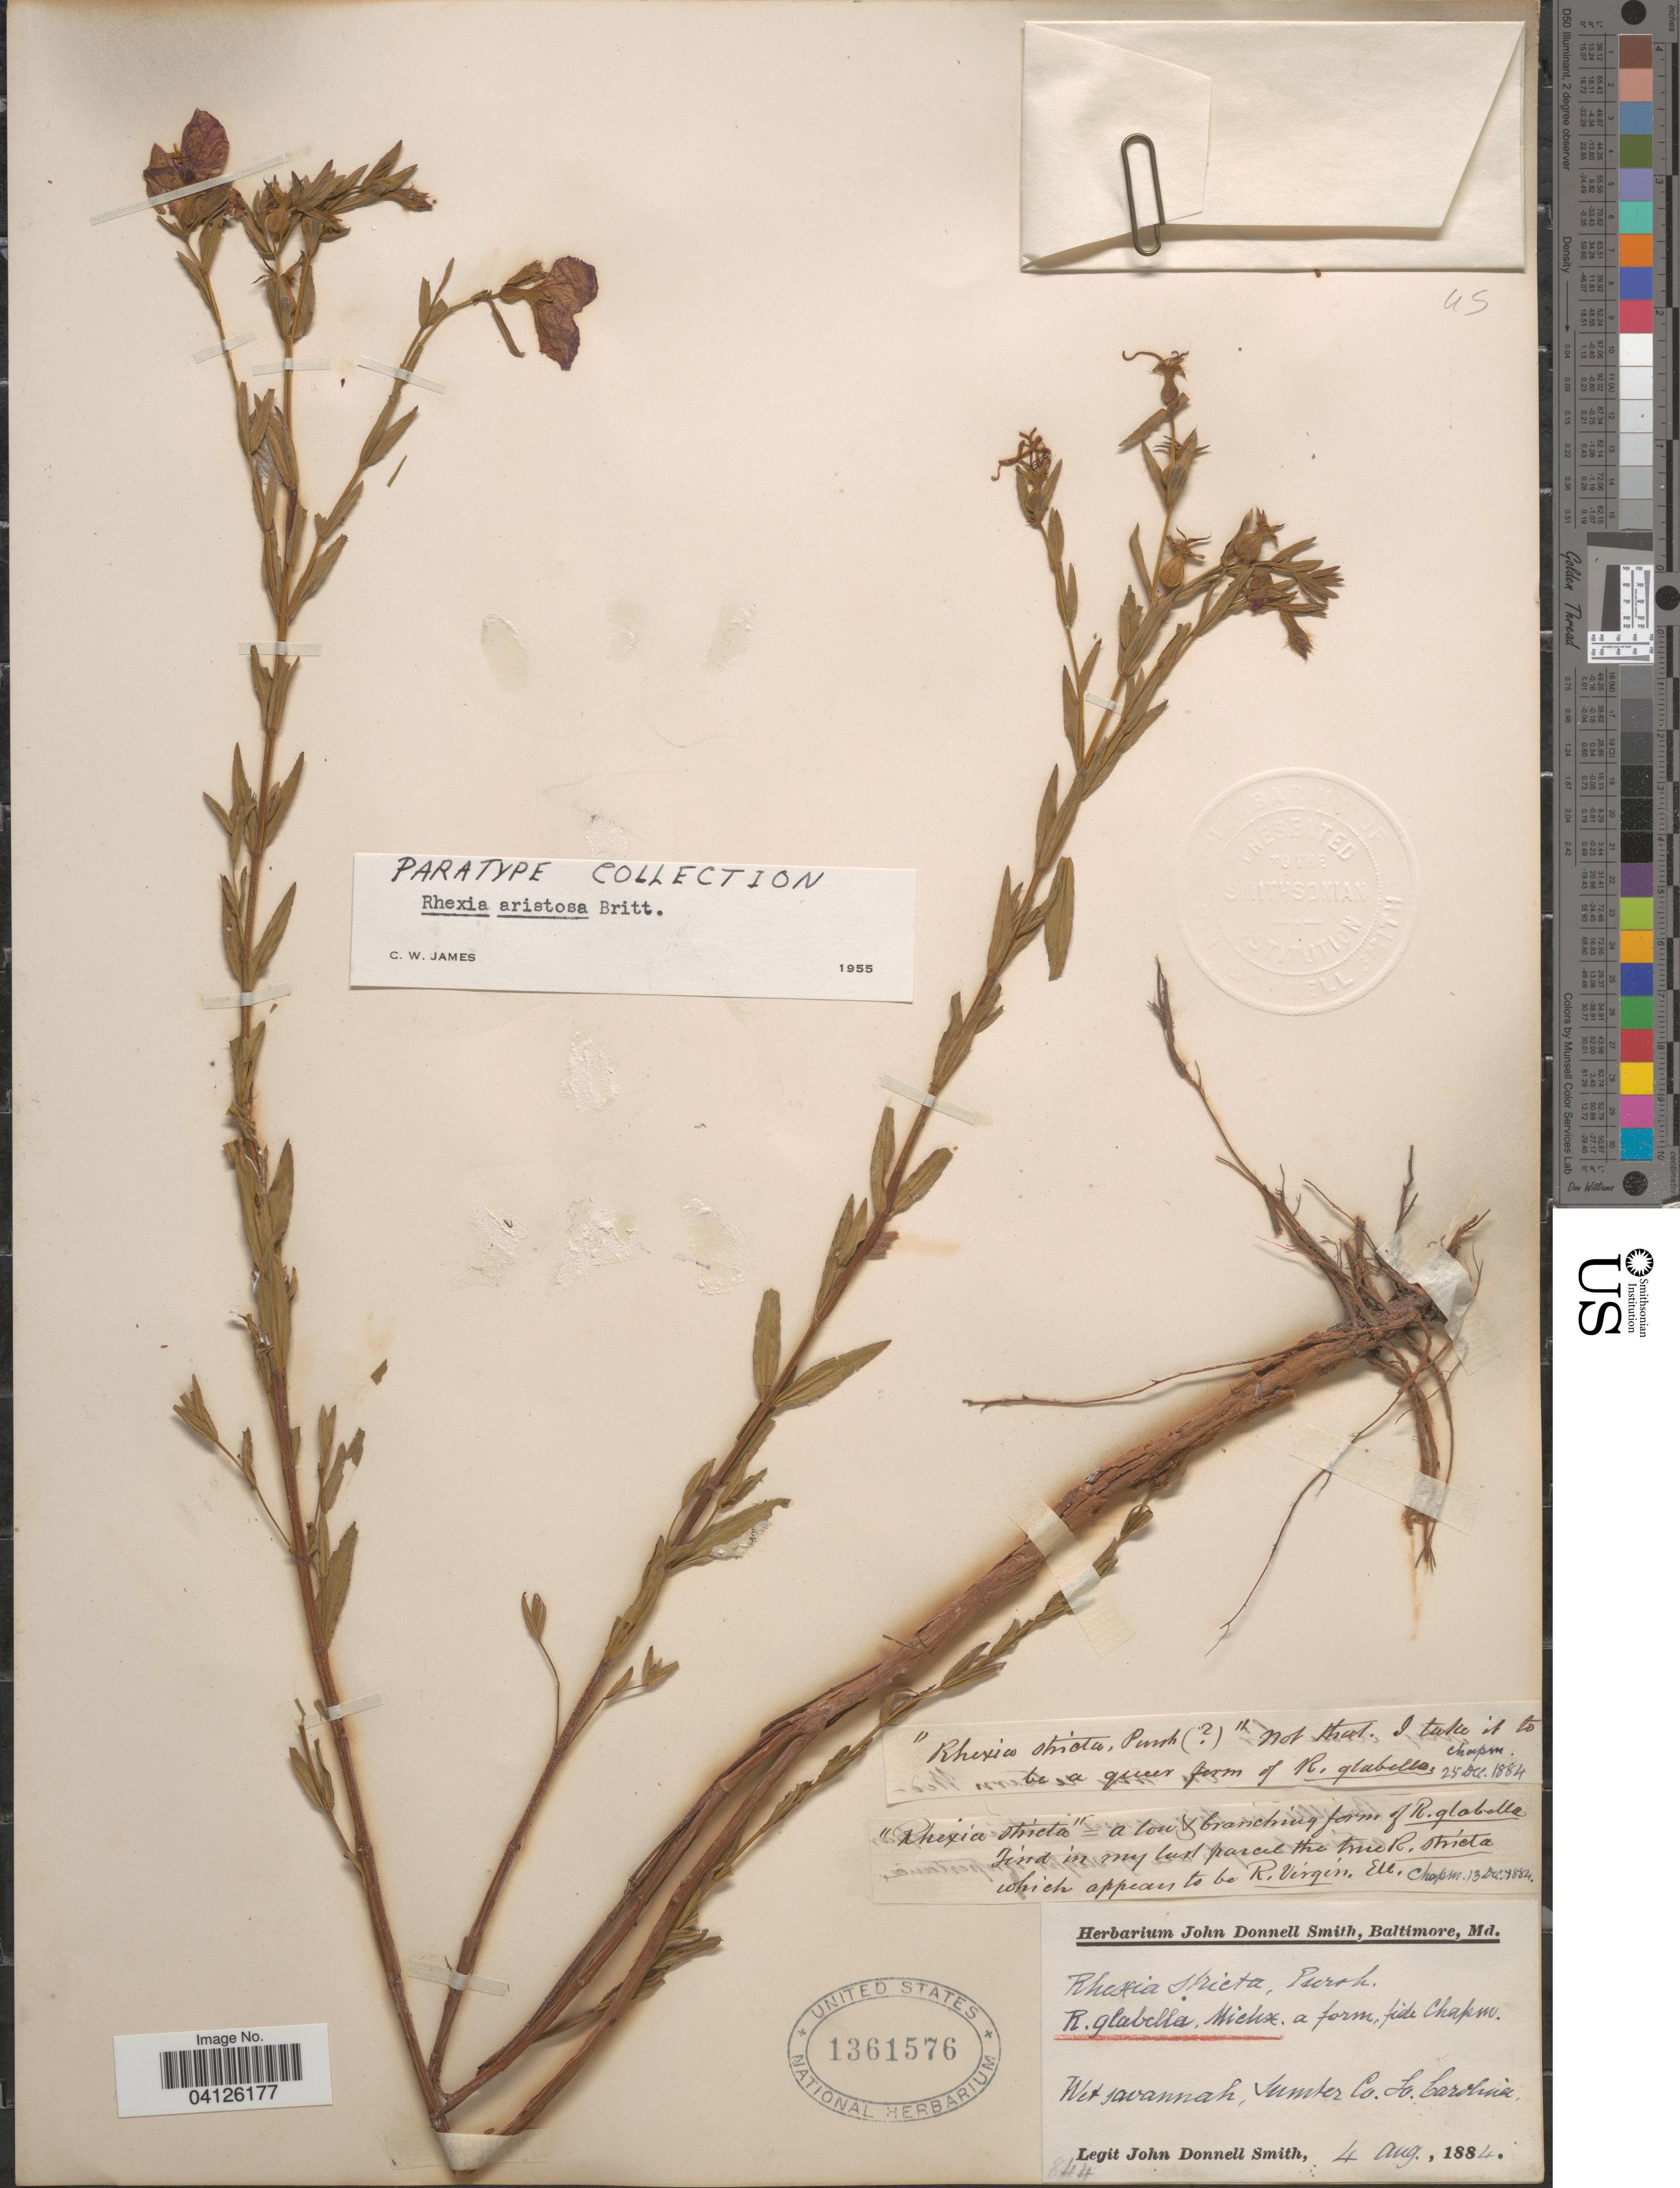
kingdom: Plantae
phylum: Tracheophyta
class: Magnoliopsida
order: Myrtales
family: Melastomataceae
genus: Rhexia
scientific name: Rhexia aristosa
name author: Britton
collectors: J. Donnell Smith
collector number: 844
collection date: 1884-08-04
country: United States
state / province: South Carolina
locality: Sumter Co. So. Carolina.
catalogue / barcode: US 1361576